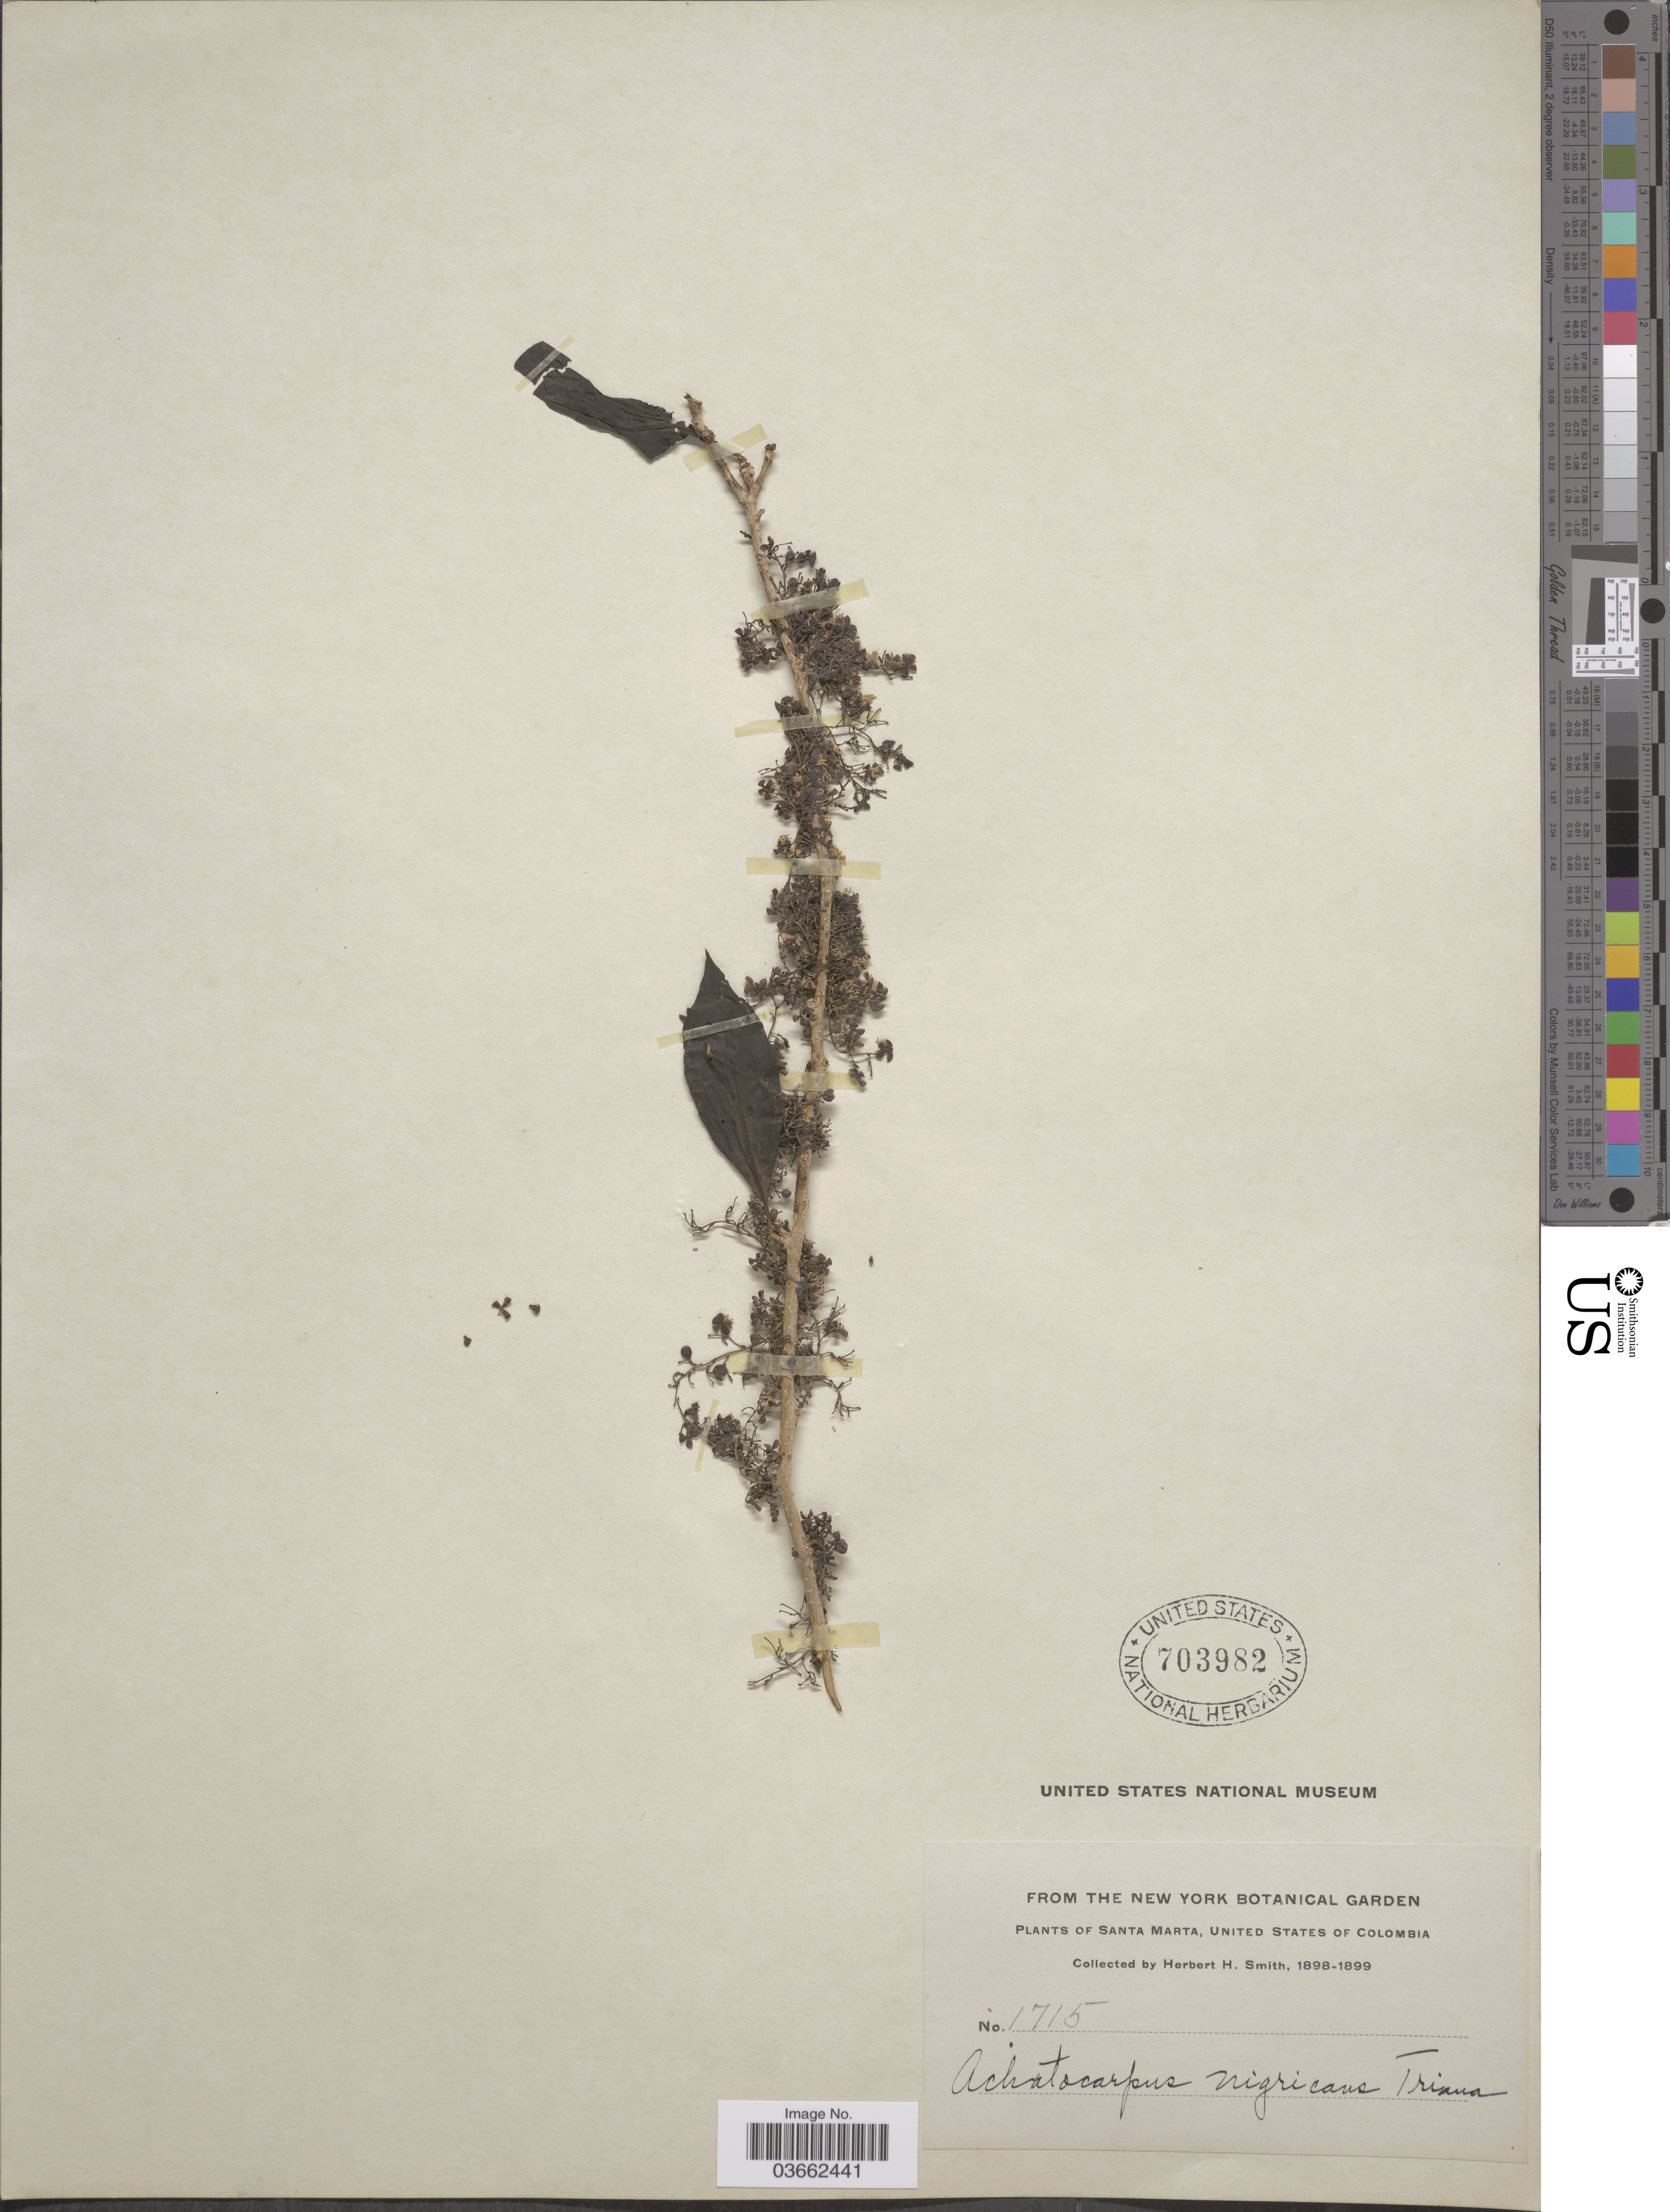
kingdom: Plantae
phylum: Tracheophyta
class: Magnoliopsida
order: Caryophyllales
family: Achatocarpaceae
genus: Achatocarpus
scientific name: Achatocarpus nigricans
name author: Triana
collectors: Herbert H. Smith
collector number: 1715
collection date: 1898/1899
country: Colombia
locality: Santa Marta, United States of Colombia.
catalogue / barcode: US 703982